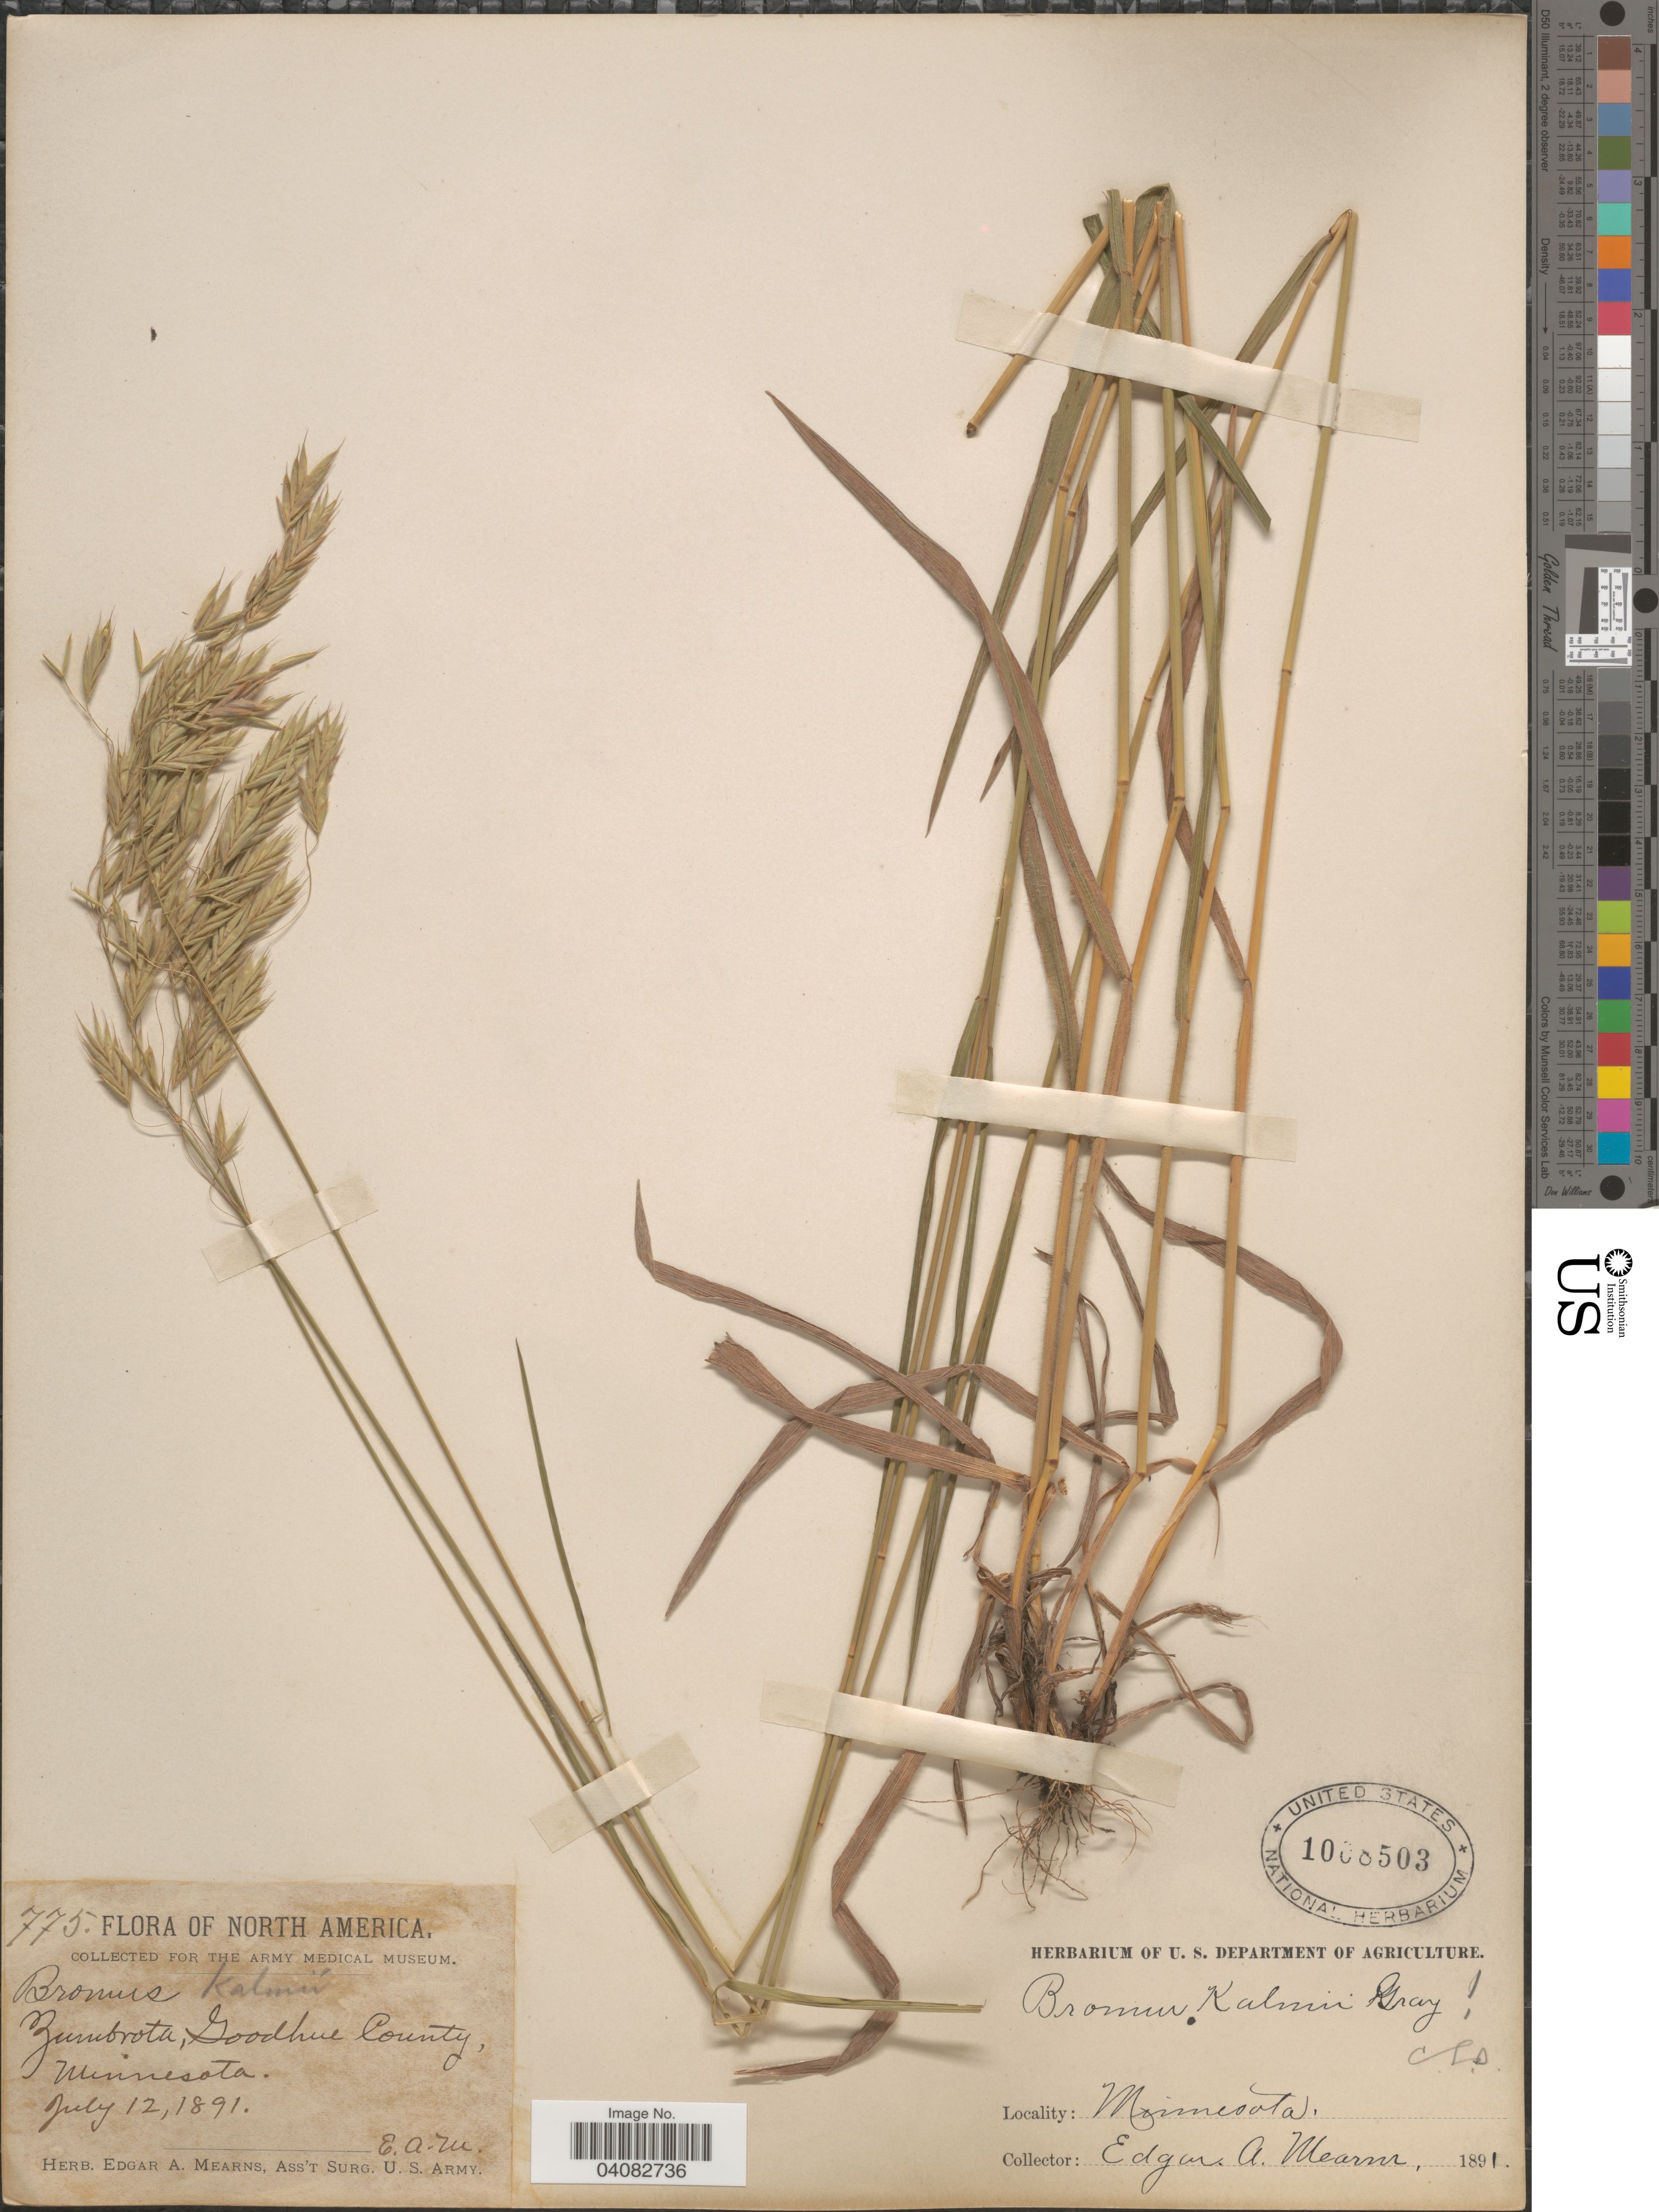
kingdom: Plantae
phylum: Tracheophyta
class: Liliopsida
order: Poales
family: Poaceae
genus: Bromus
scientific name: Bromus kalmii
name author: A. Gray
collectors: E. A. Mearns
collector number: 775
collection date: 1891-07-12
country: United States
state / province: Minnesota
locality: Zumbrota, Goodhue County.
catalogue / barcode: US 1008503